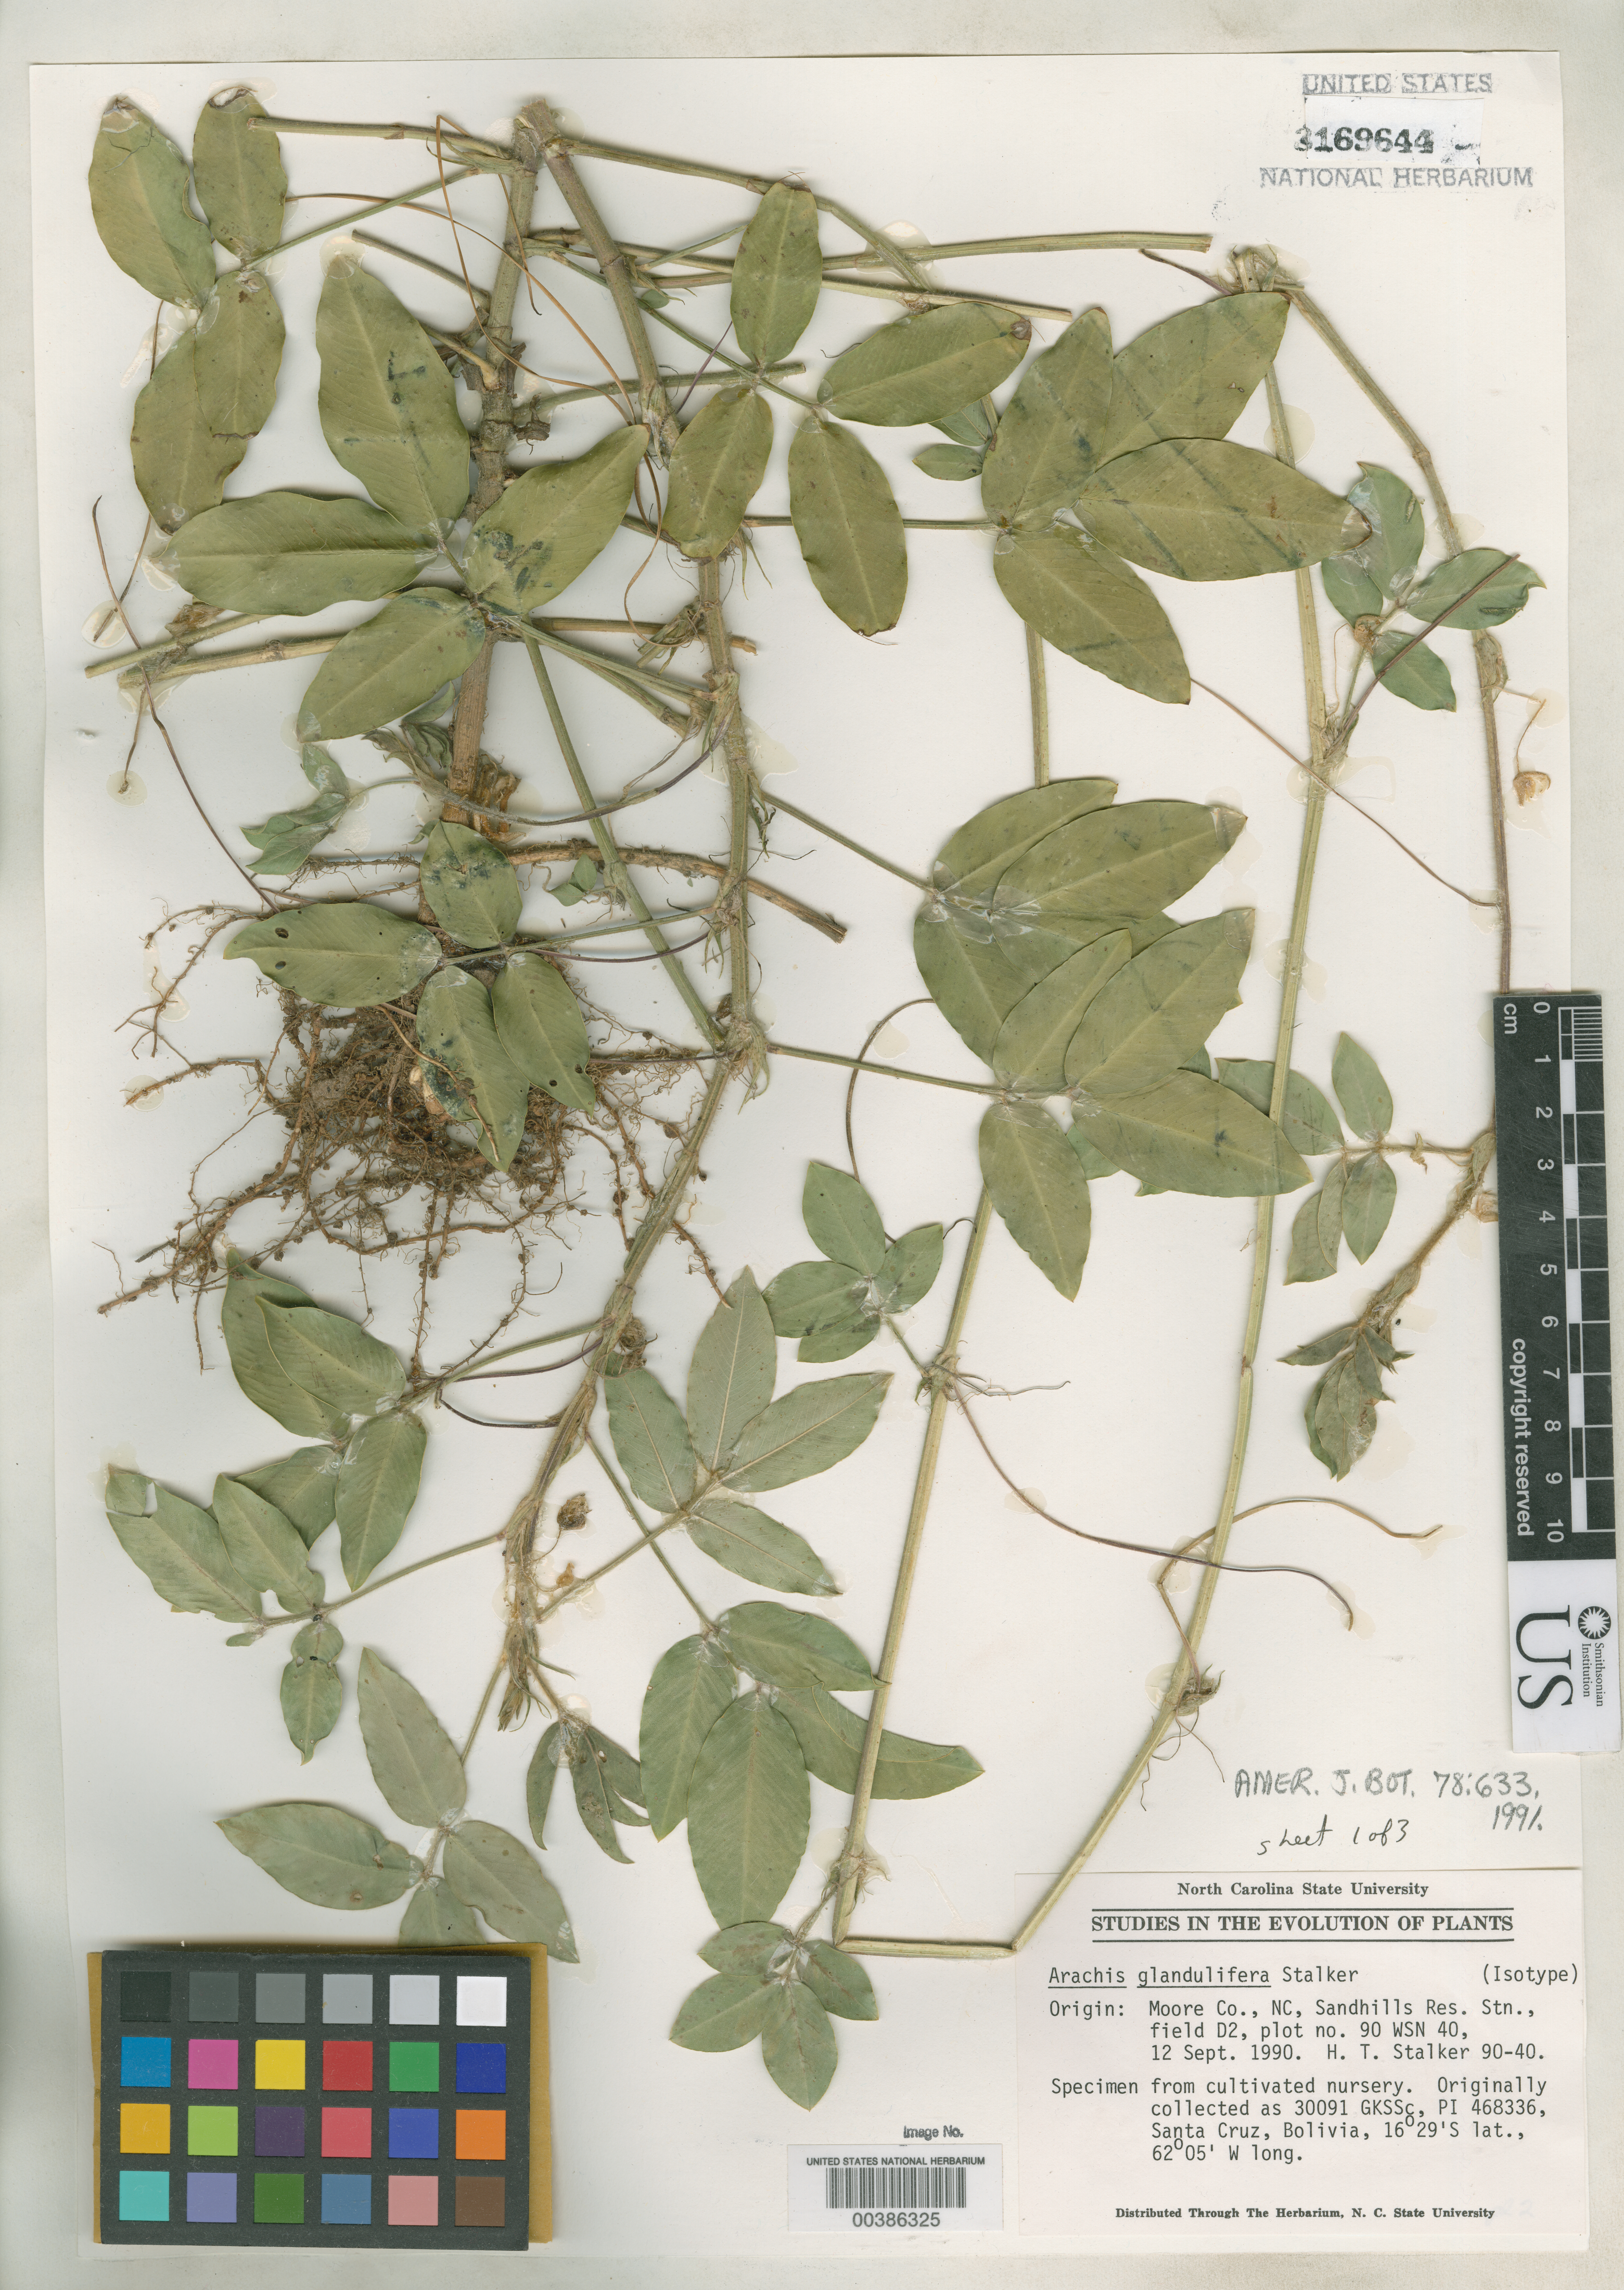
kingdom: Plantae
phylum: Tracheophyta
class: Magnoliopsida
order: Fabales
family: Fabaceae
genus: Arachis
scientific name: Arachis glandulifera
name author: Stalker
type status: Isotype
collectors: H. Stalker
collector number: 90-40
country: Bolivia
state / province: Santa Cruz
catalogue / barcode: US 3169644